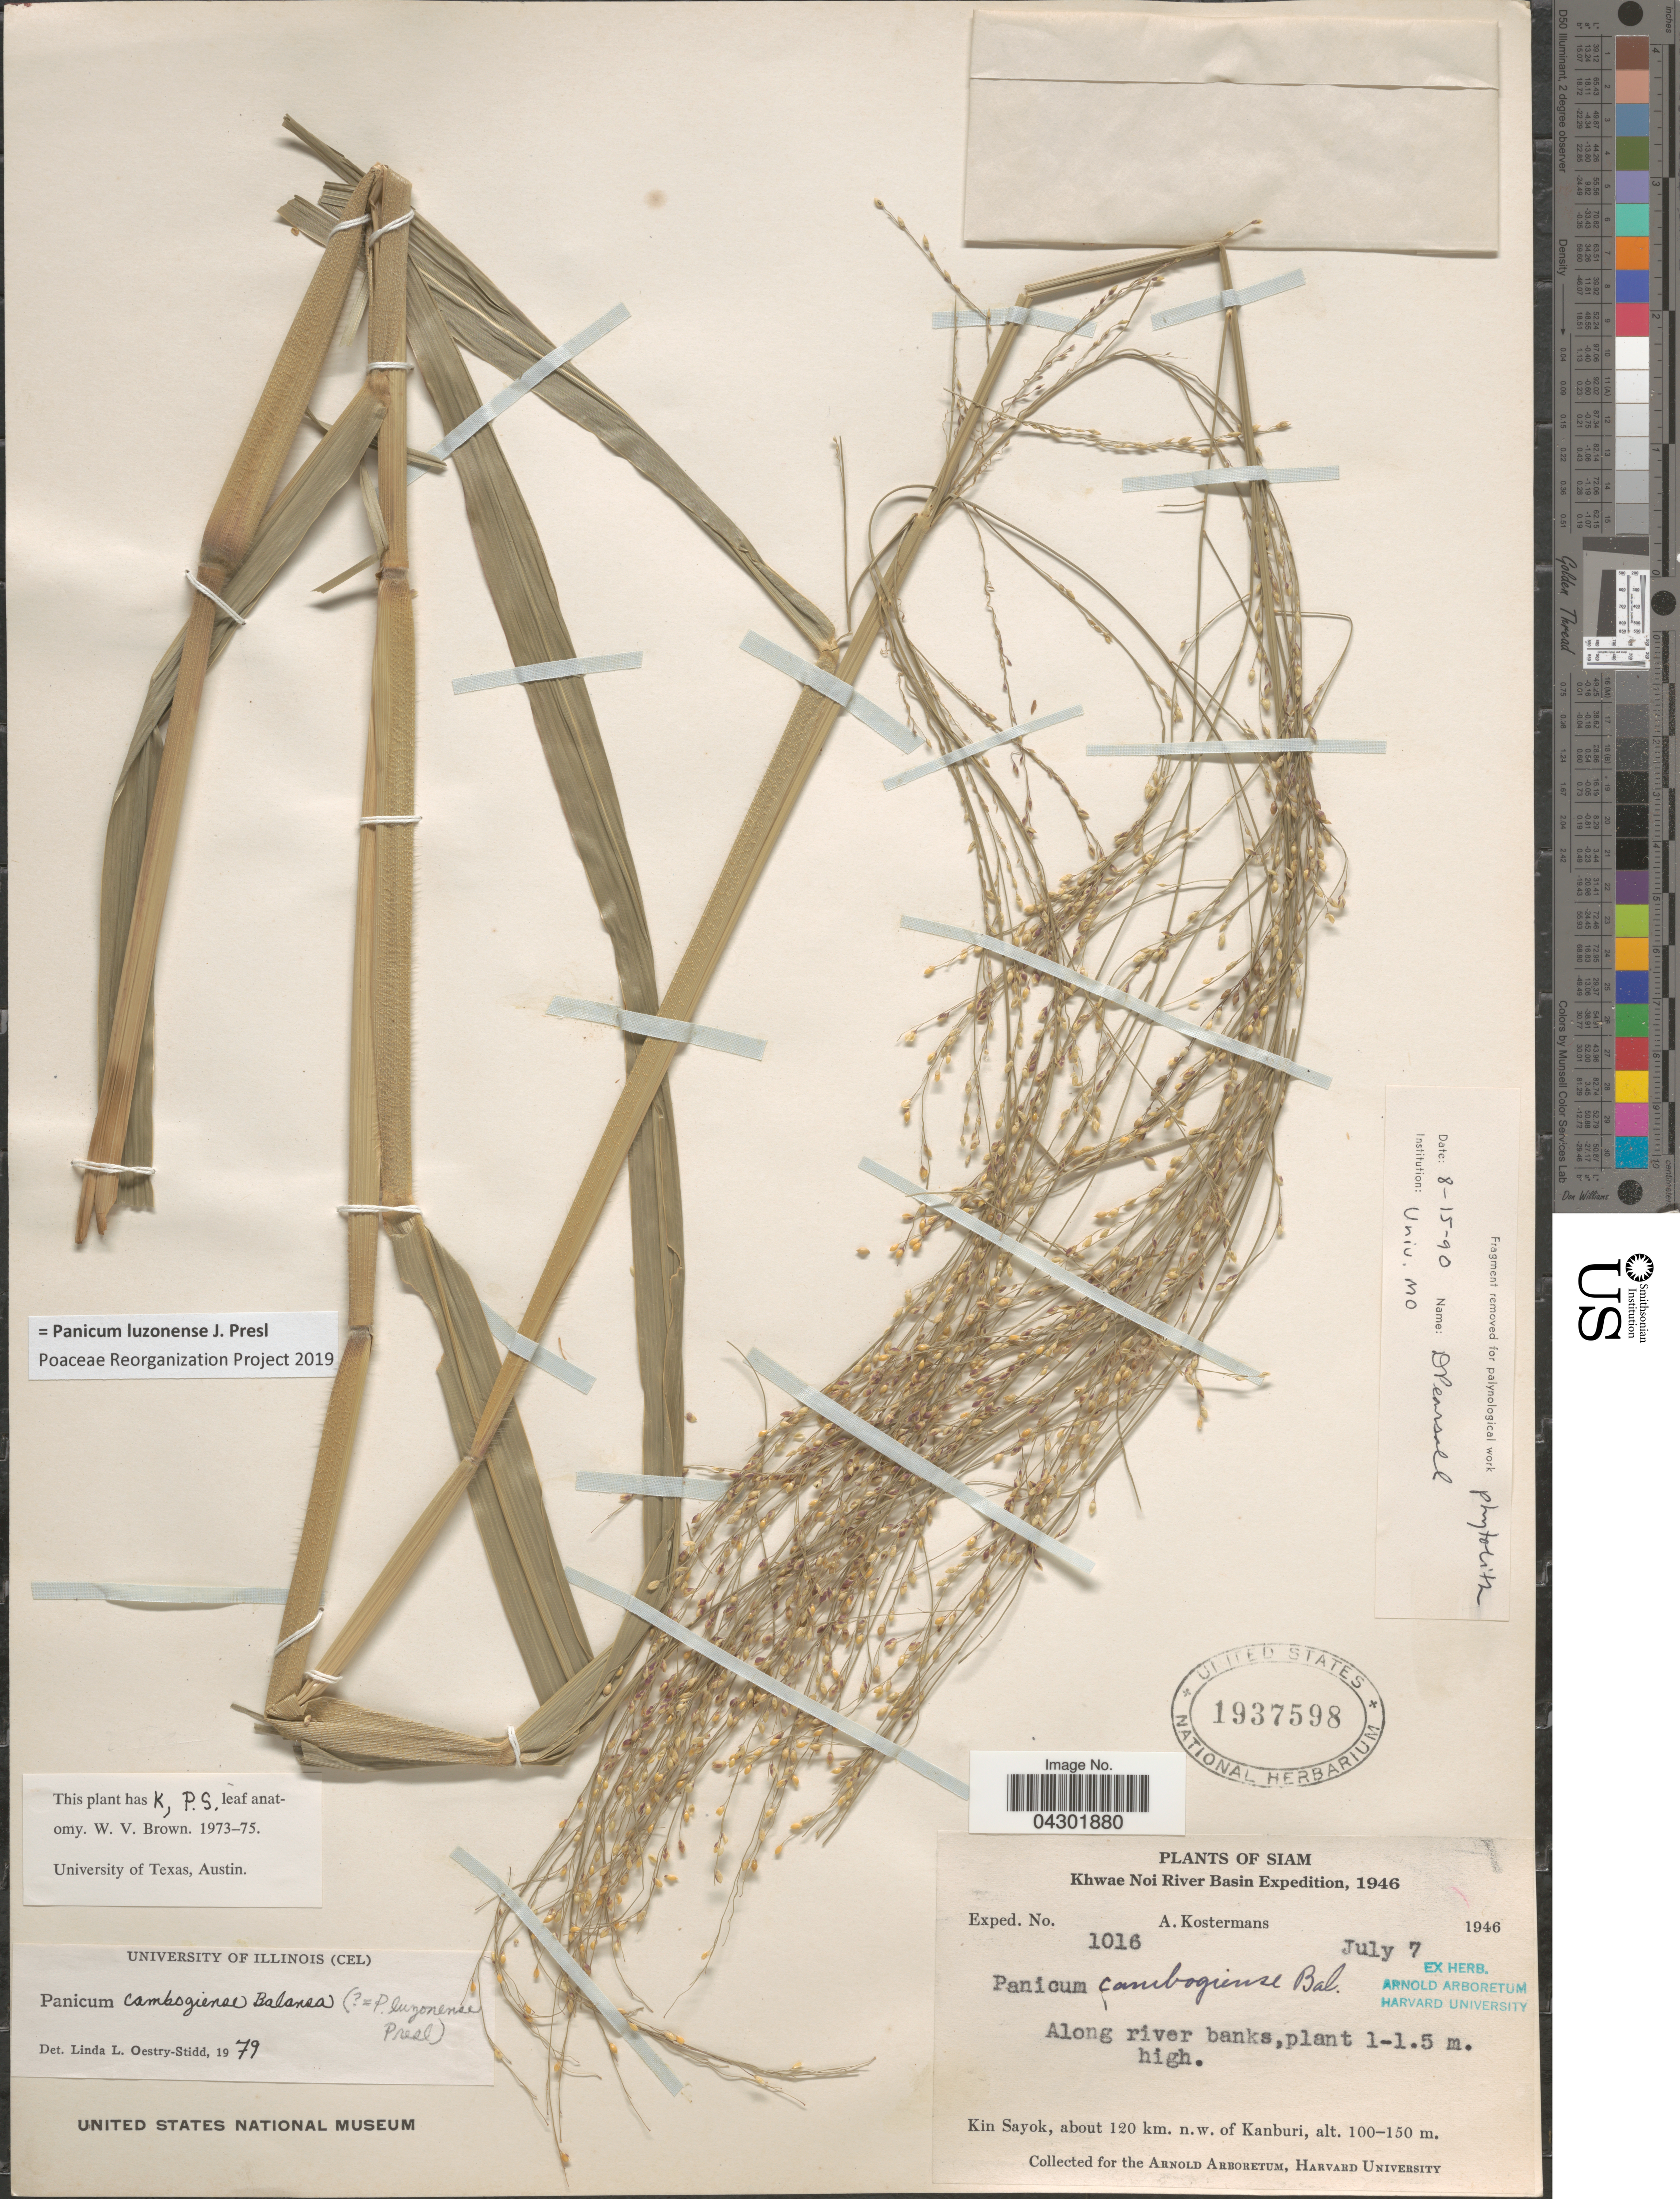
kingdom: Plantae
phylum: Tracheophyta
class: Liliopsida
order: Poales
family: Poaceae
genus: Panicum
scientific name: Panicum luzonense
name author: J. Presl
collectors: A. J. G. Kostermans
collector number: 1016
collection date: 1946-07-07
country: Thailand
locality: Siam. Khwae Noi River Basin Expedition, 1946. Along river banks. Kin Sayok, about 120 km. n. w. of Kanburi.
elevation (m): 100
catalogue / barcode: US 1937598